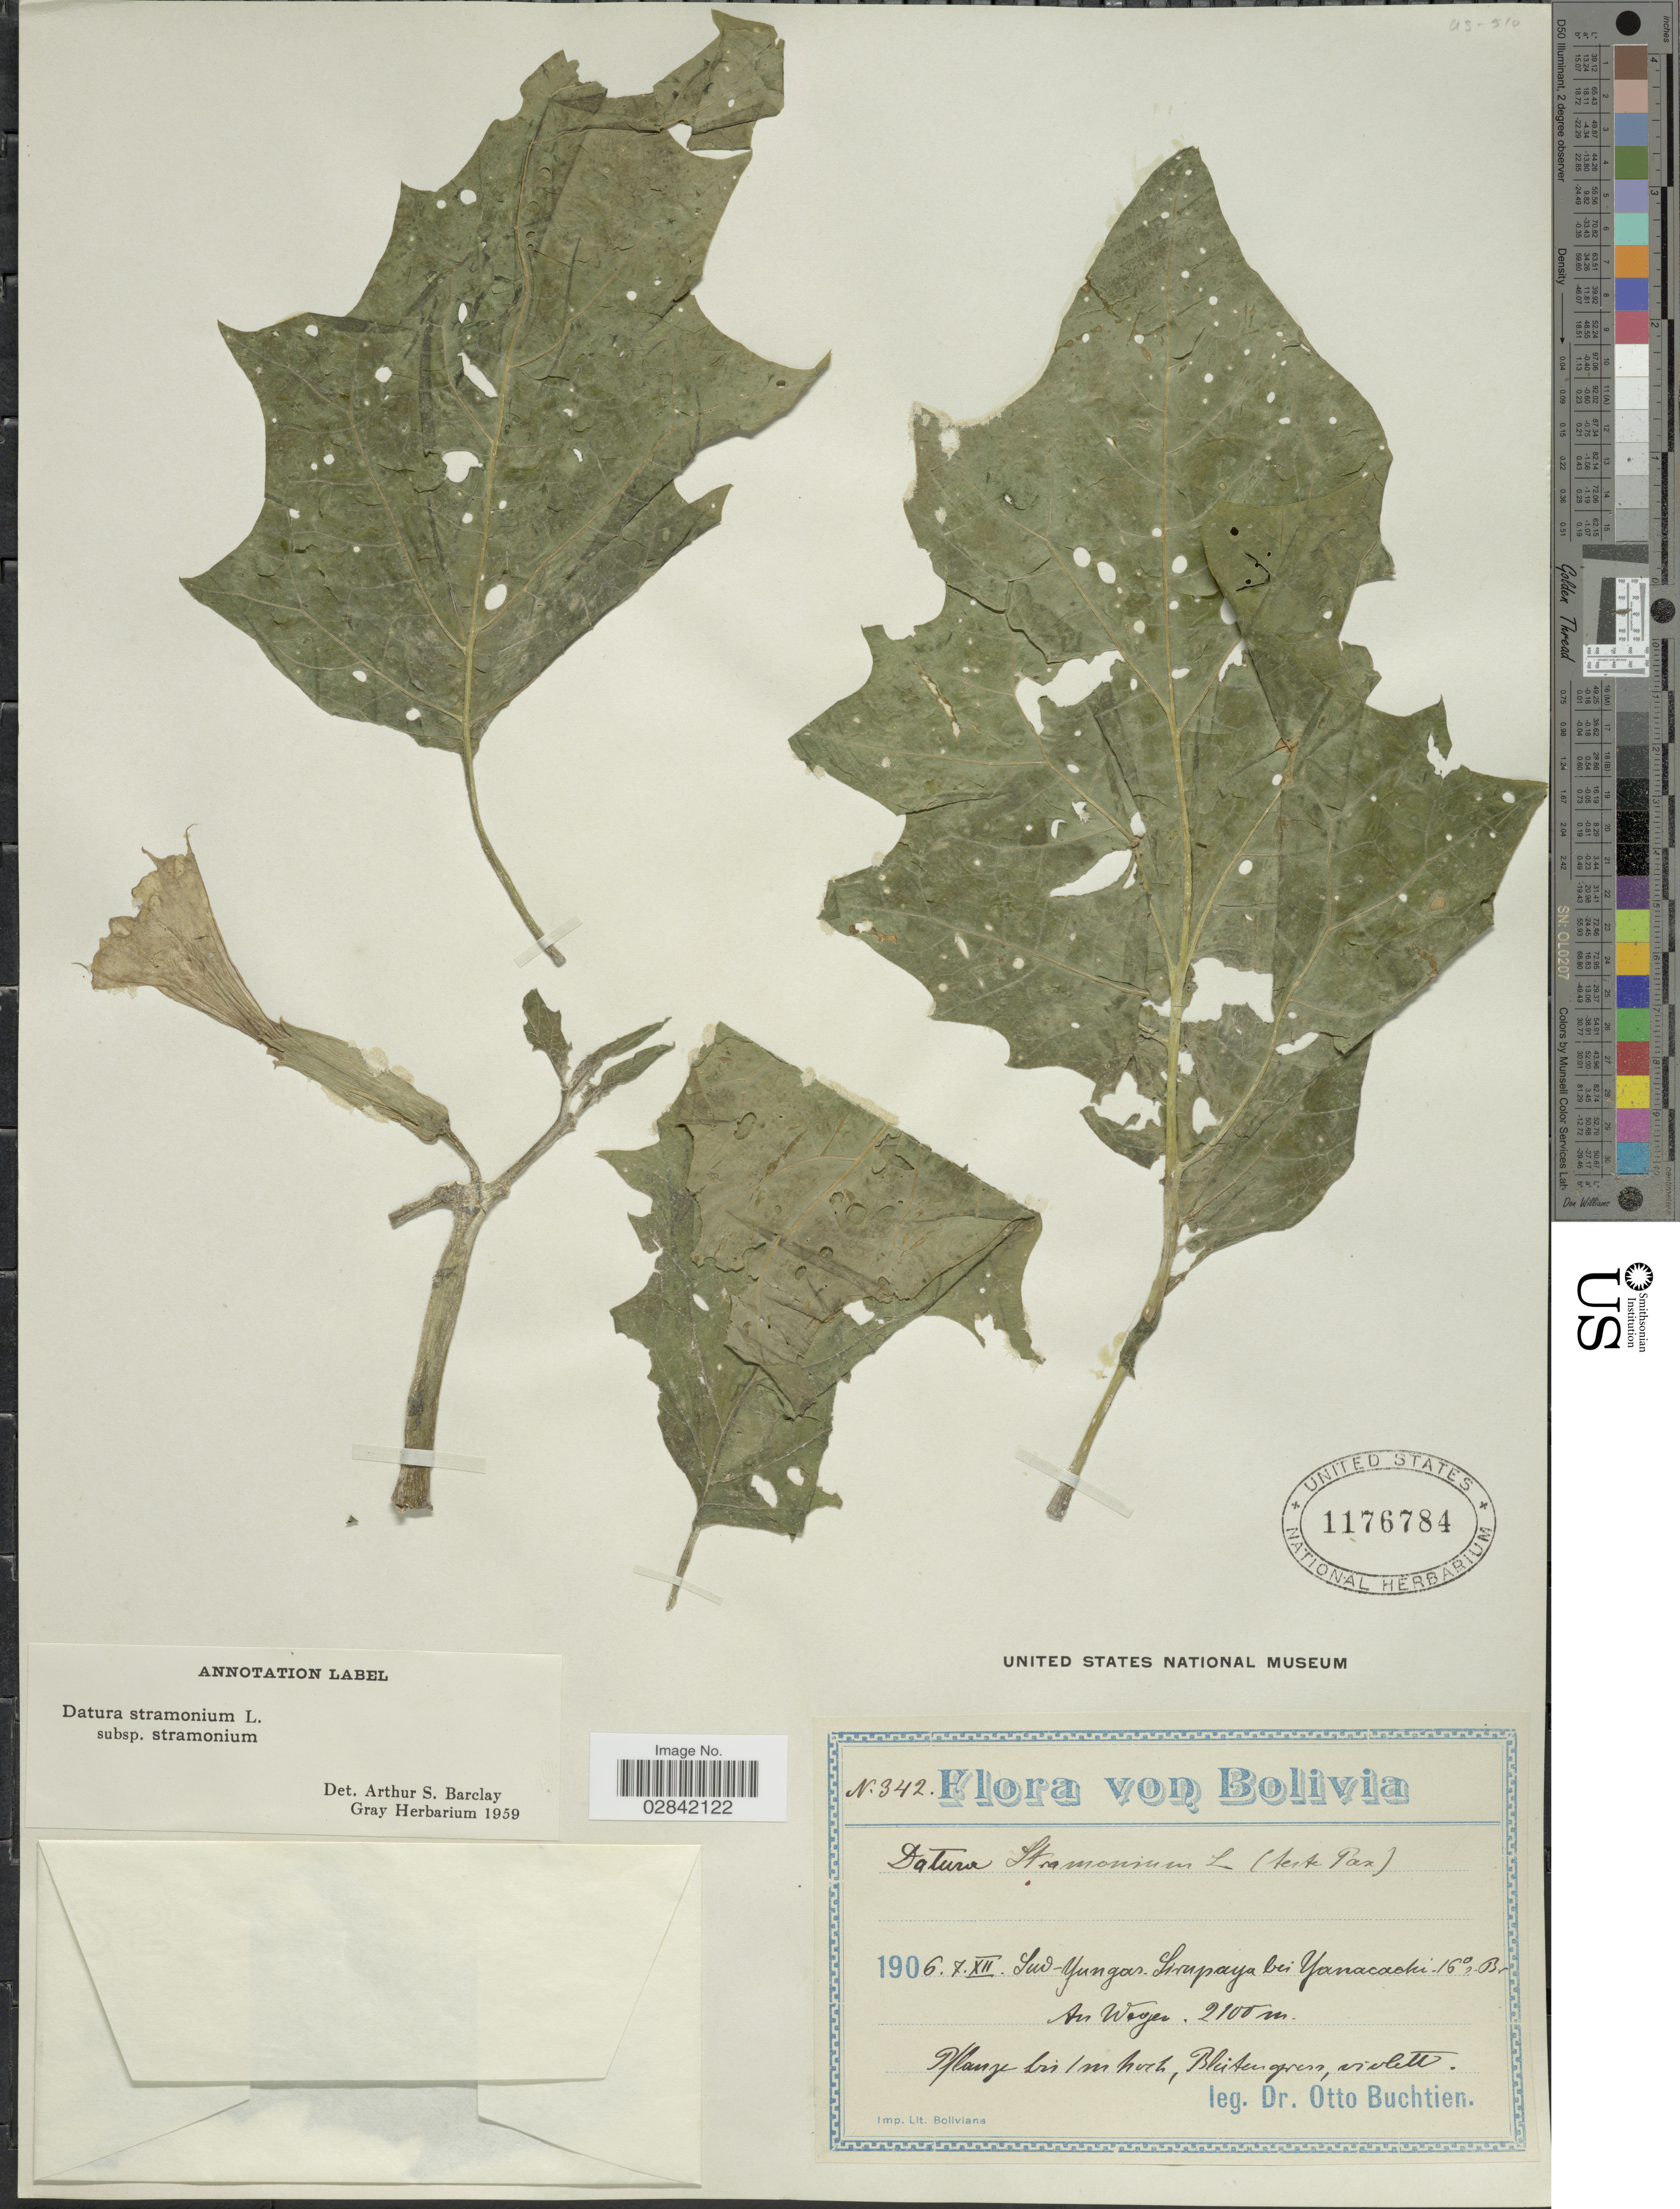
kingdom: Plantae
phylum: Tracheophyta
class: Magnoliopsida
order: Solanales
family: Solanaceae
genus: Datura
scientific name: Datura stramonium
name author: L.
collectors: O. Buchtien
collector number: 342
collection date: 1906-12-07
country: Bolivia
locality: Sud-Yungas, Sirupaya bis Yanacachi. 16°Br, au Wegen.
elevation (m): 2100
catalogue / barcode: US 1176784